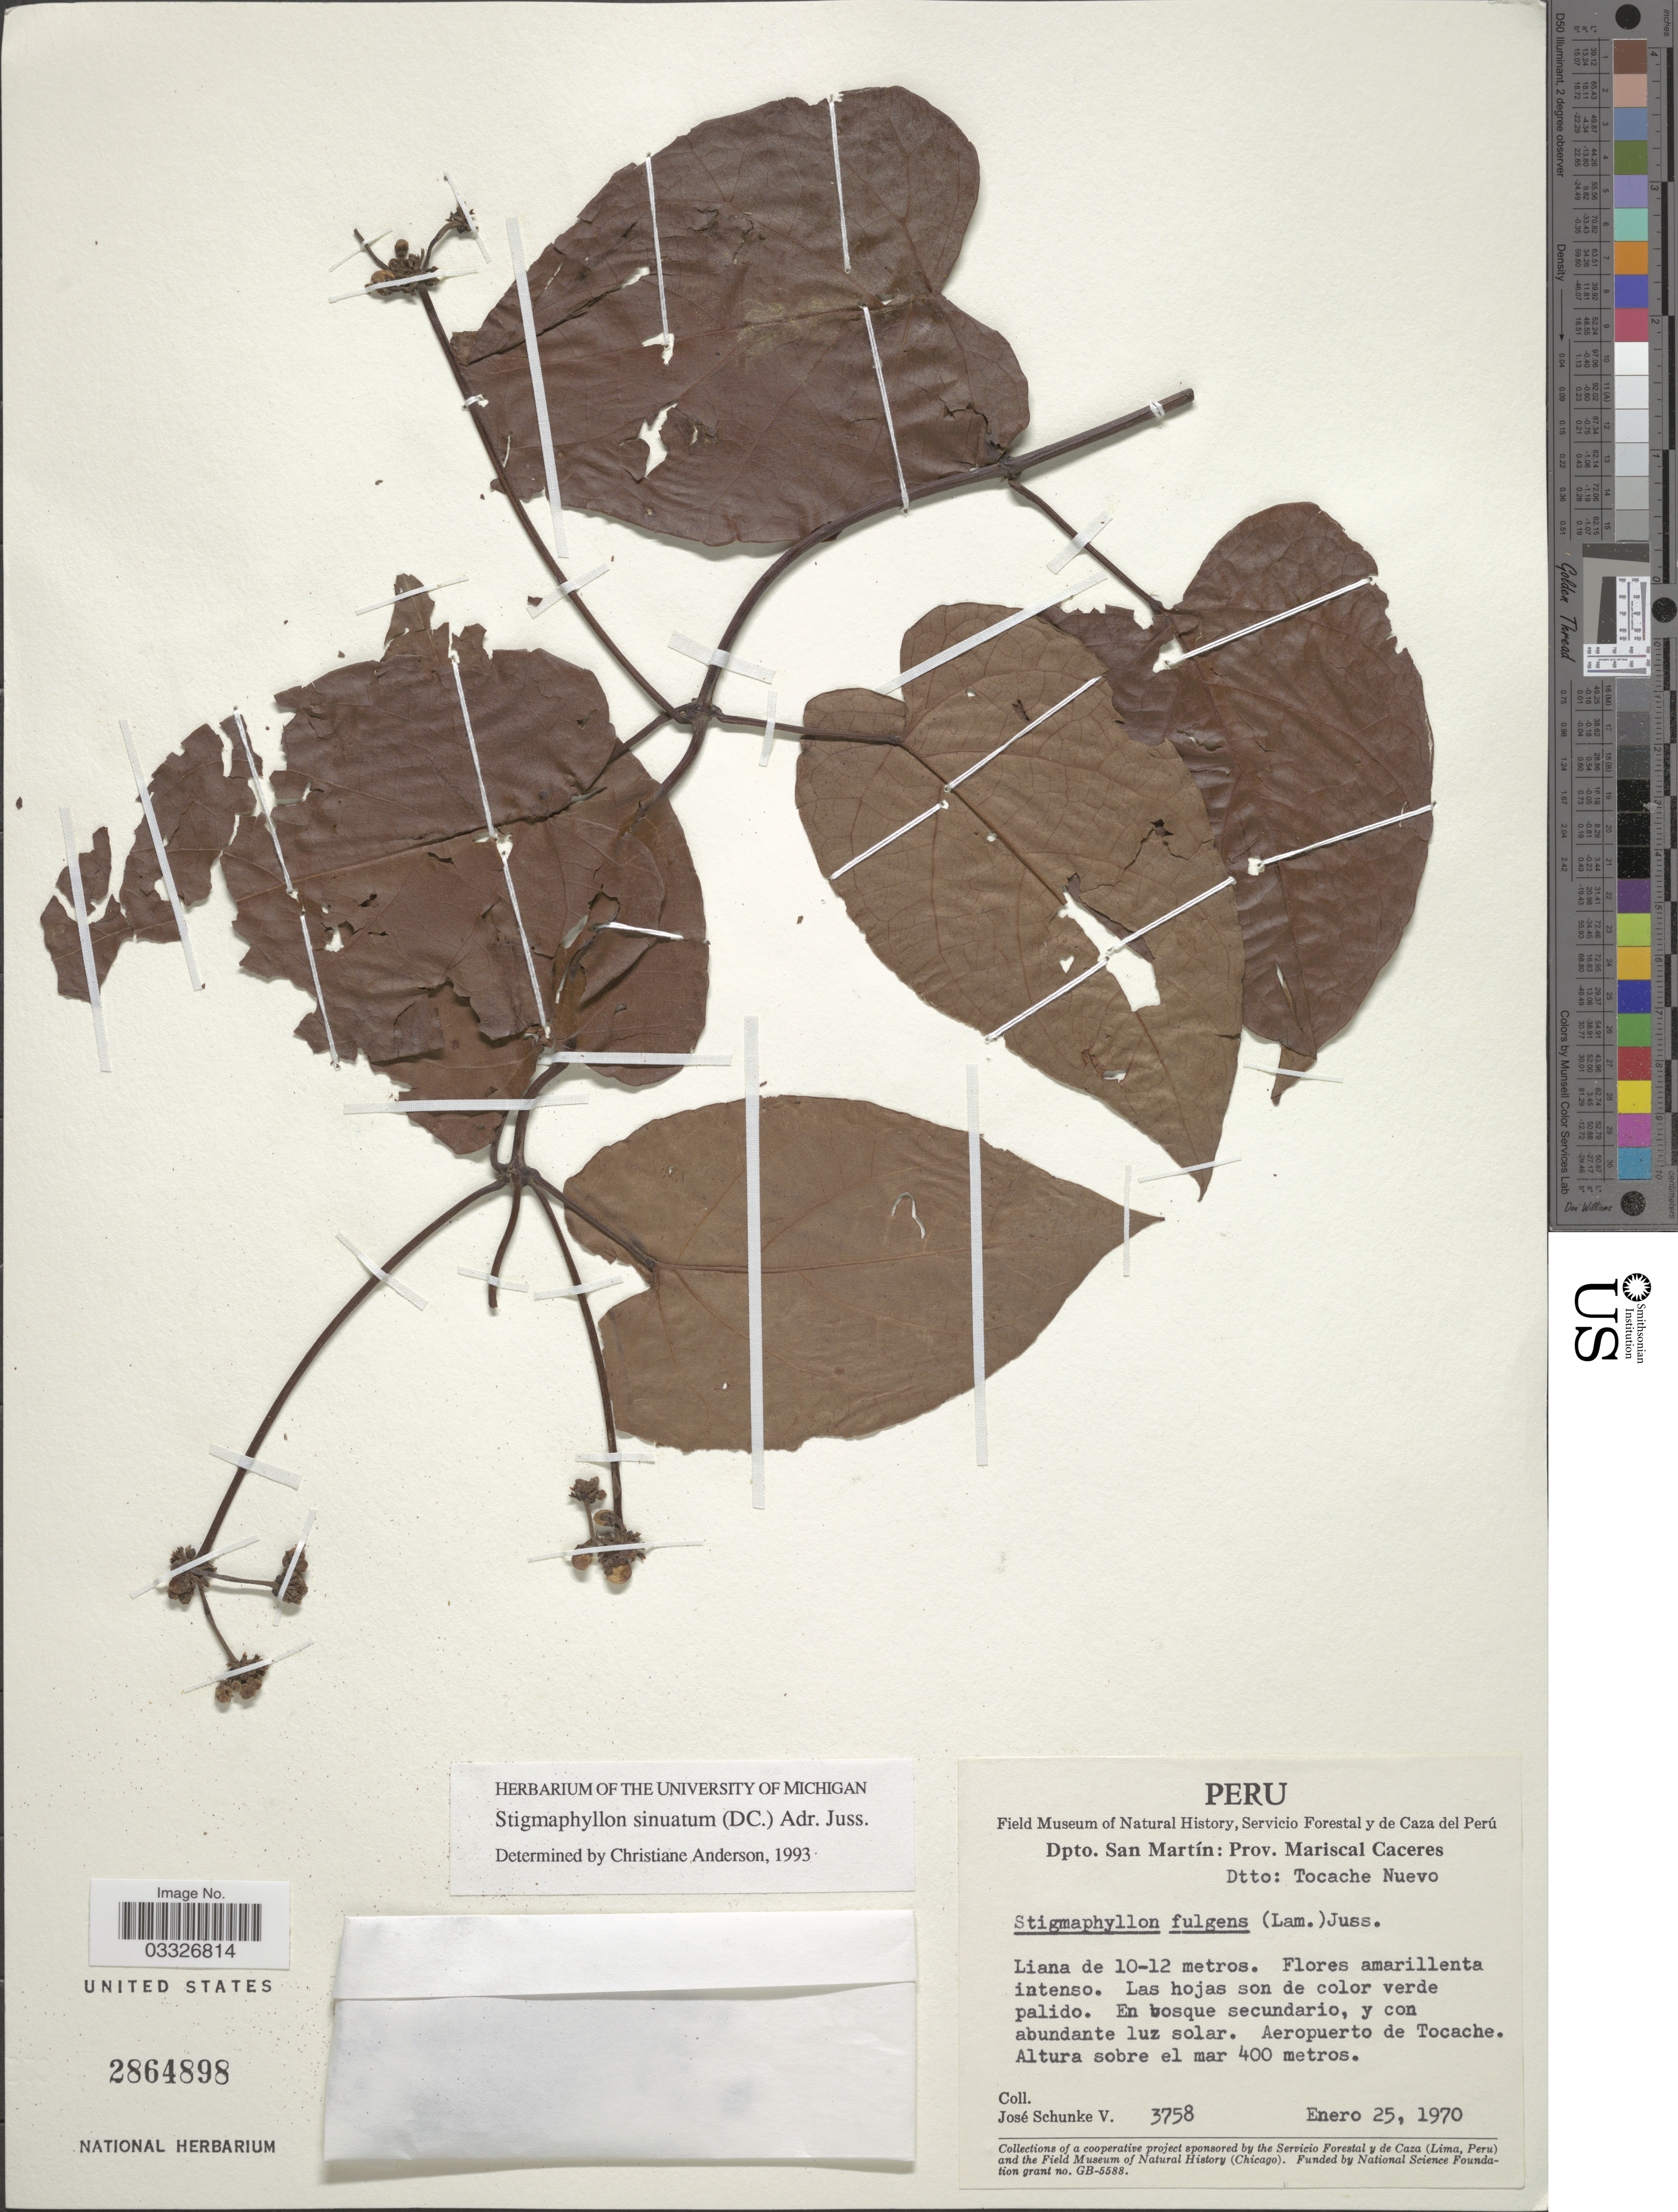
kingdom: Plantae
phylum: Tracheophyta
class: Magnoliopsida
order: Malpighiales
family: Malpighiaceae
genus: Stigmaphyllon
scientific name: Stigmaphyllon sinuatum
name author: (DC.) A. Juss.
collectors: J. Schunke Vigo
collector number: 3758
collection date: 1970-01-25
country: Peru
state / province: San Martín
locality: Dpto. San Martín: Prov. Mariscal Caceres. Dtto: Tocache Nuevo. Aeropuerto de Tocache.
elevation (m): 400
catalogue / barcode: US 2864898